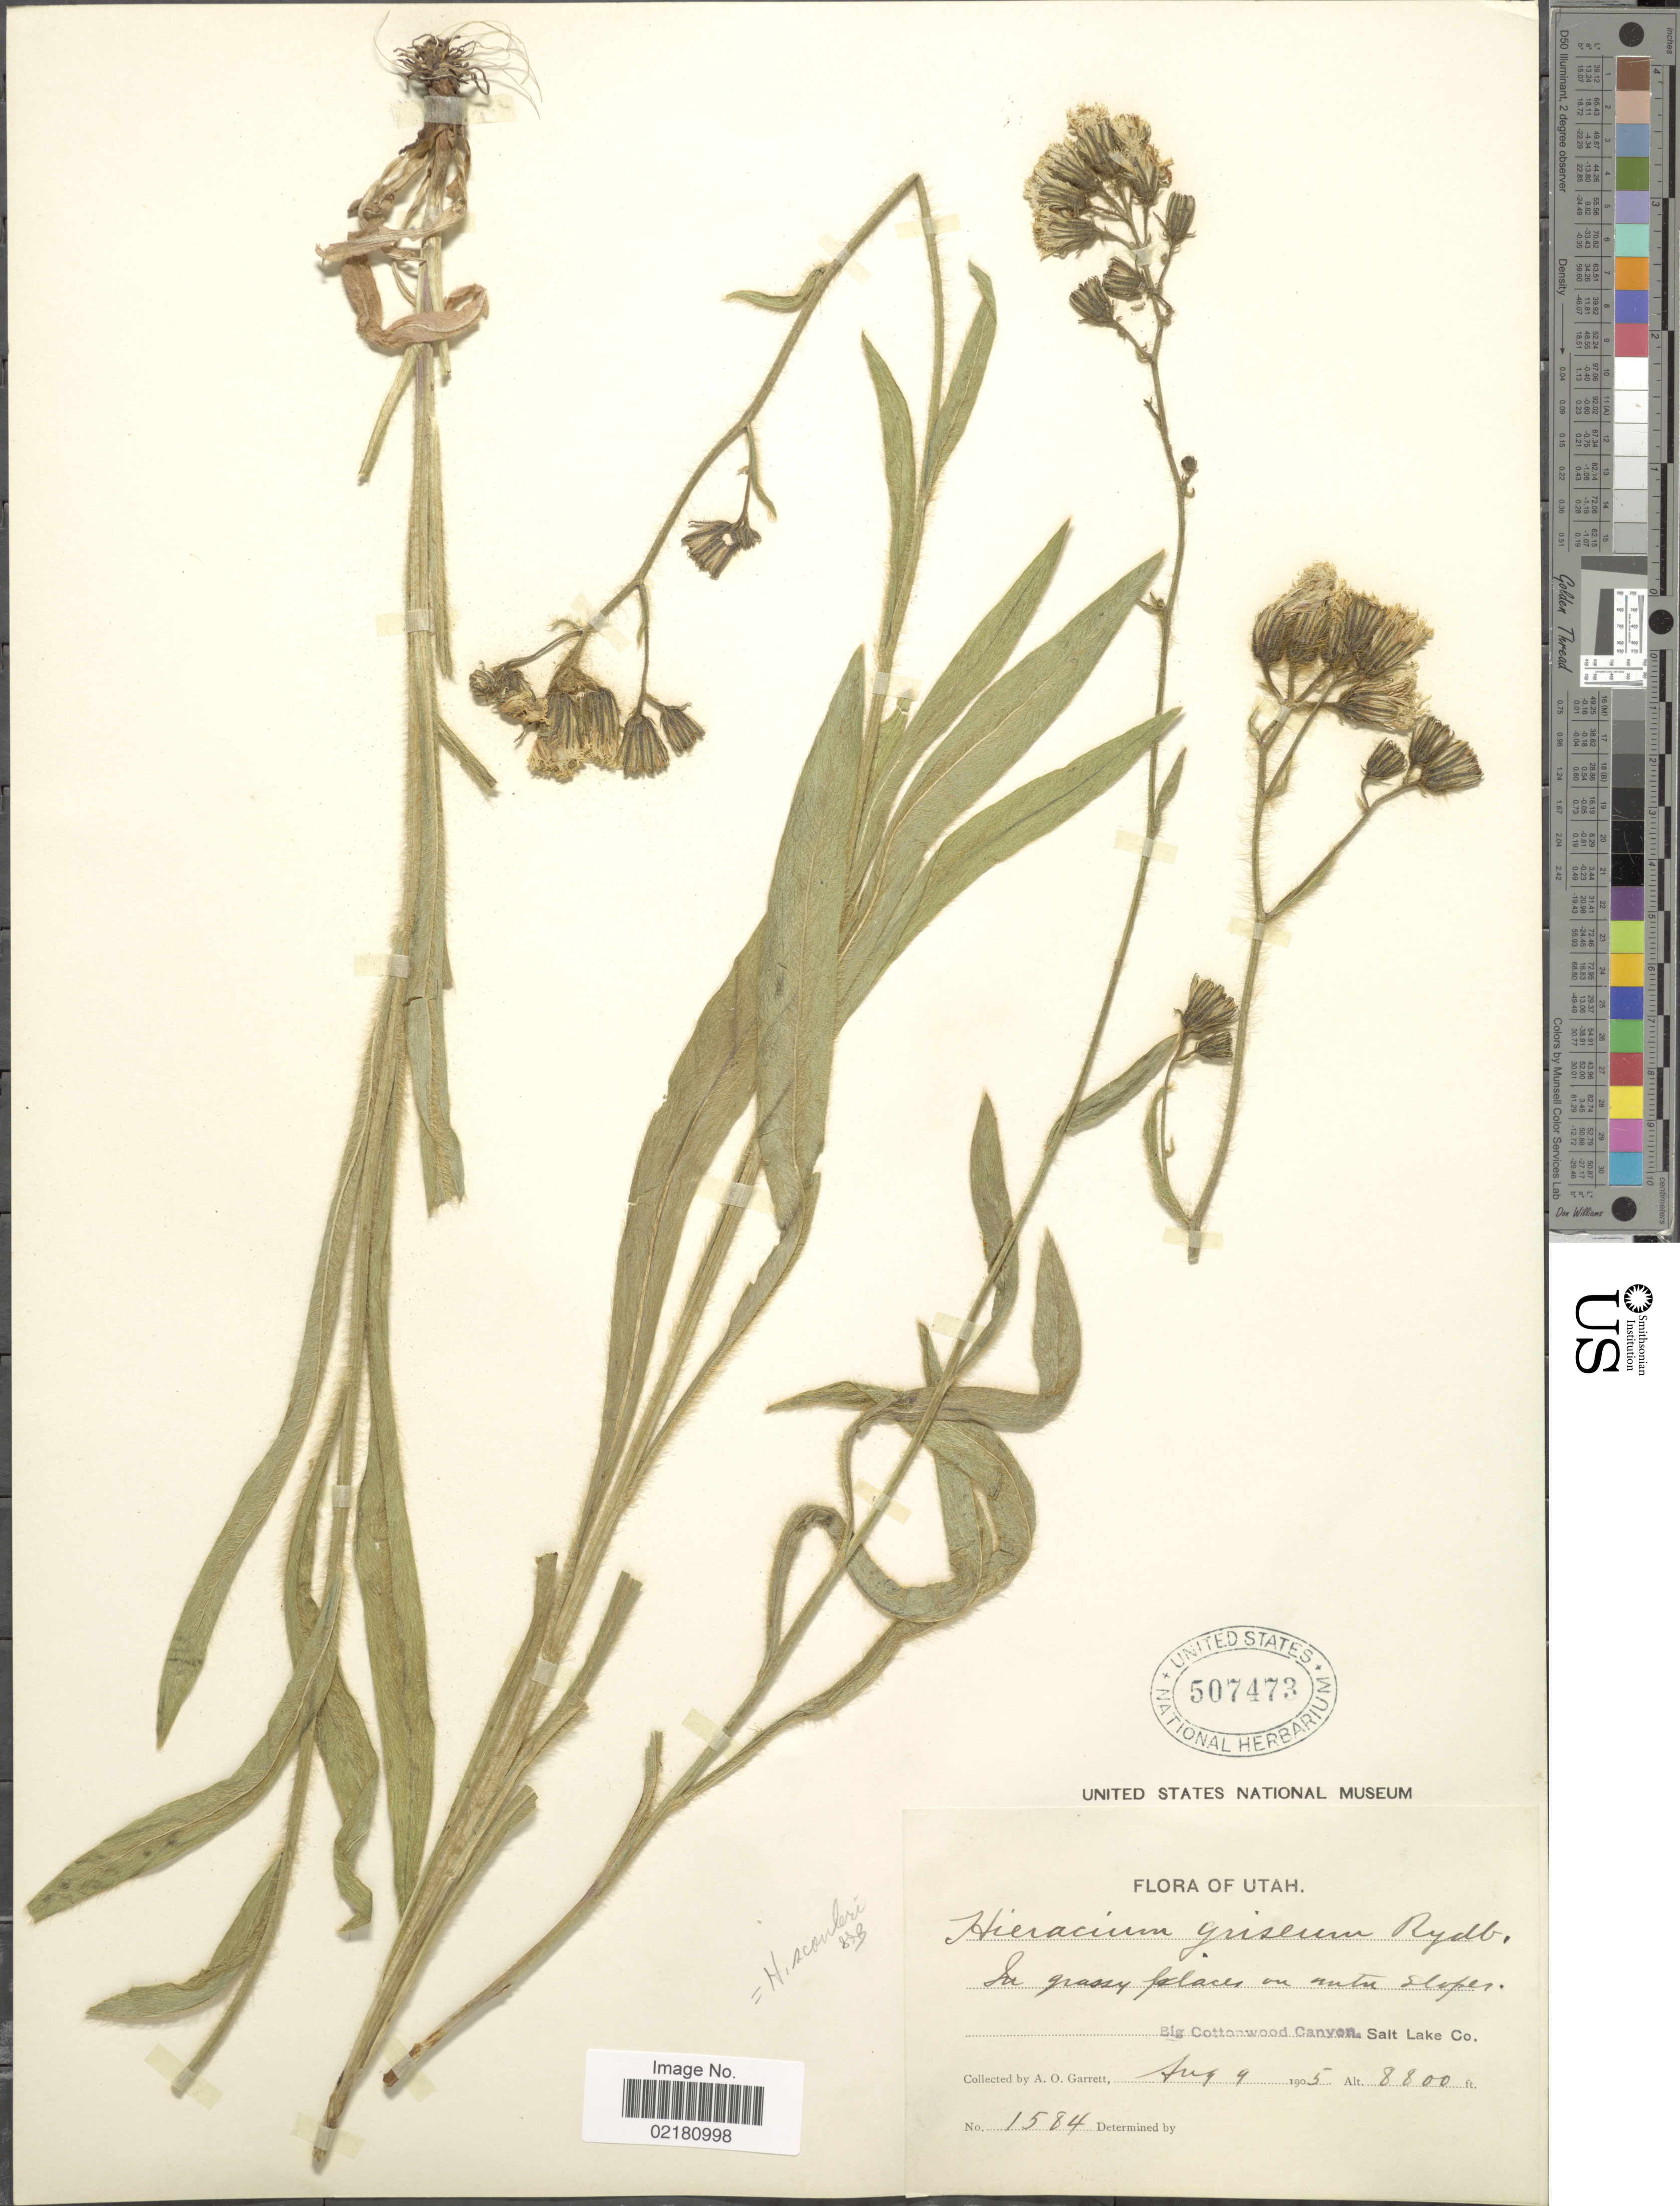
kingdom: Plantae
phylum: Tracheophyta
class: Magnoliopsida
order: Asterales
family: Asteraceae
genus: Hieracium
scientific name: Hieracium scouleri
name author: Hook.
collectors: A. O. Garrett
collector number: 1584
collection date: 1905-08-09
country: United States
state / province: Utah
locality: Big Cottonwood Canyon, Salt Lake Co.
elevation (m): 2682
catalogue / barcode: US 507473